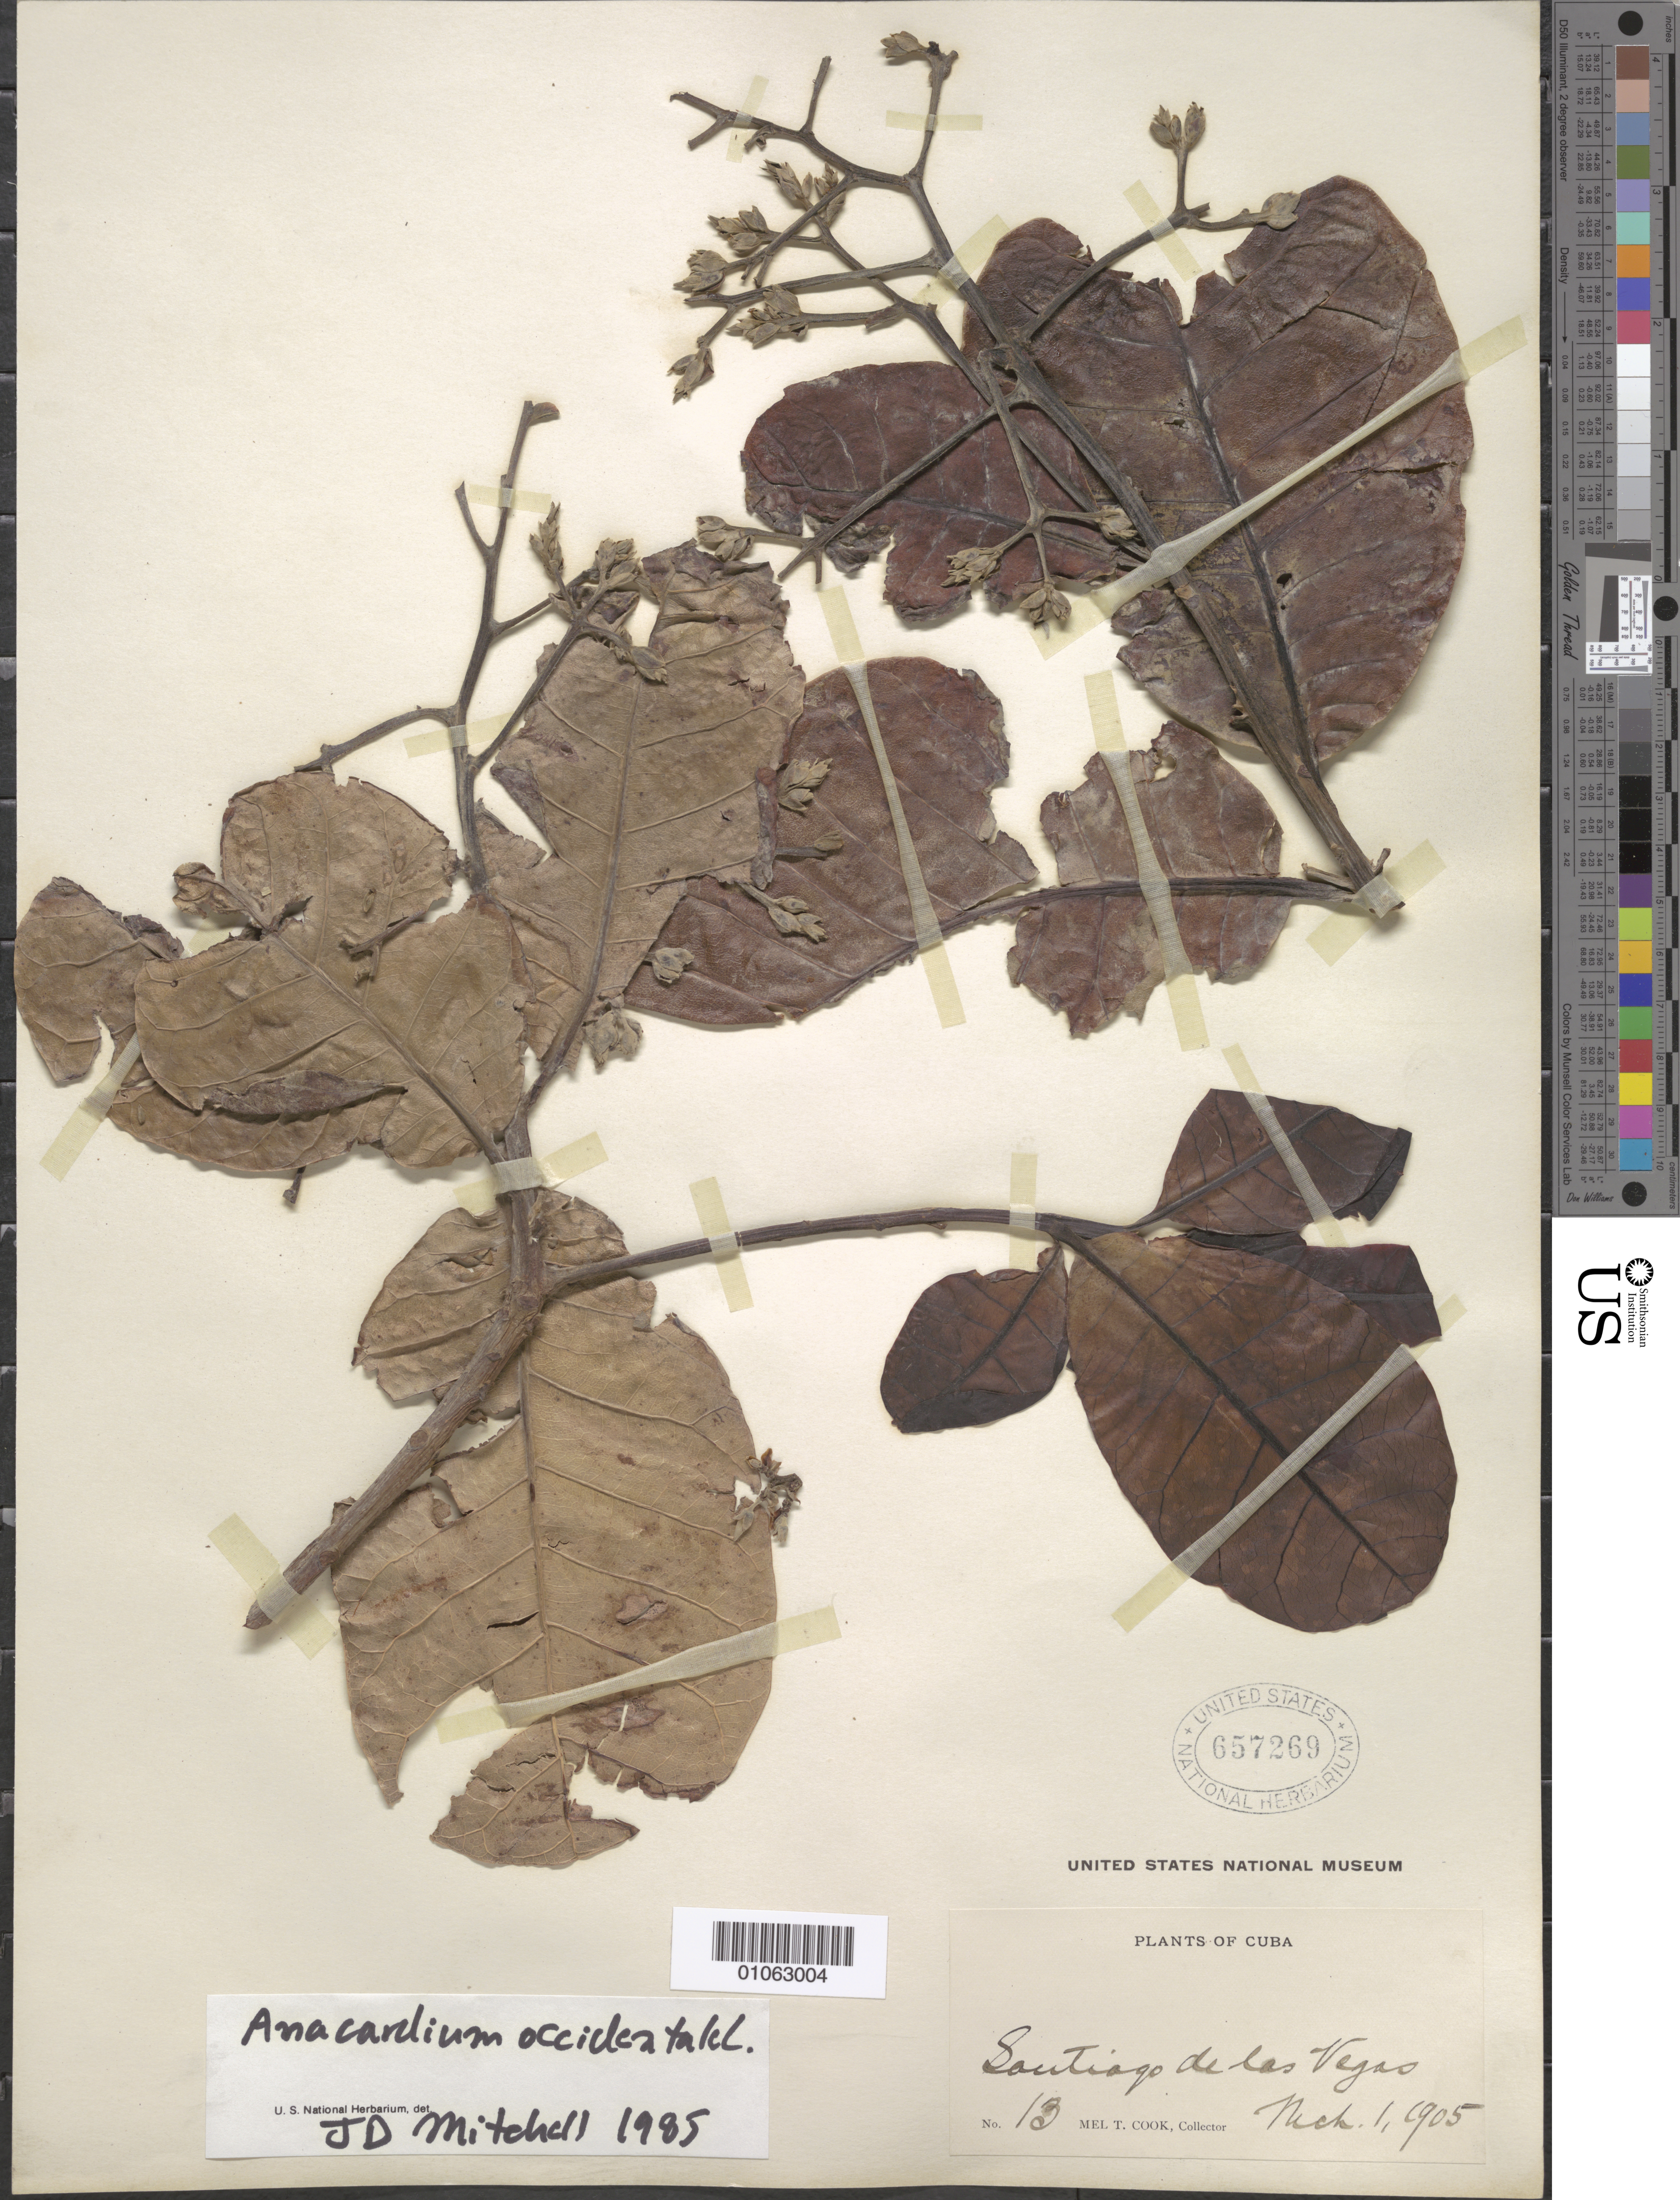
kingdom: Plantae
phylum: Tracheophyta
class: Magnoliopsida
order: Sapindales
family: Anacardiaceae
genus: Anacardium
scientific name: Anacardium occidentale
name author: L.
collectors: M. T. Cook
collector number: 13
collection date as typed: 01 Mar 1905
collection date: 1905-03-01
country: Cuba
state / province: La Habana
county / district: Municipio Boyeros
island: Cuba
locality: Santiago de las Vegas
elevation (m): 97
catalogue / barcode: US 657269